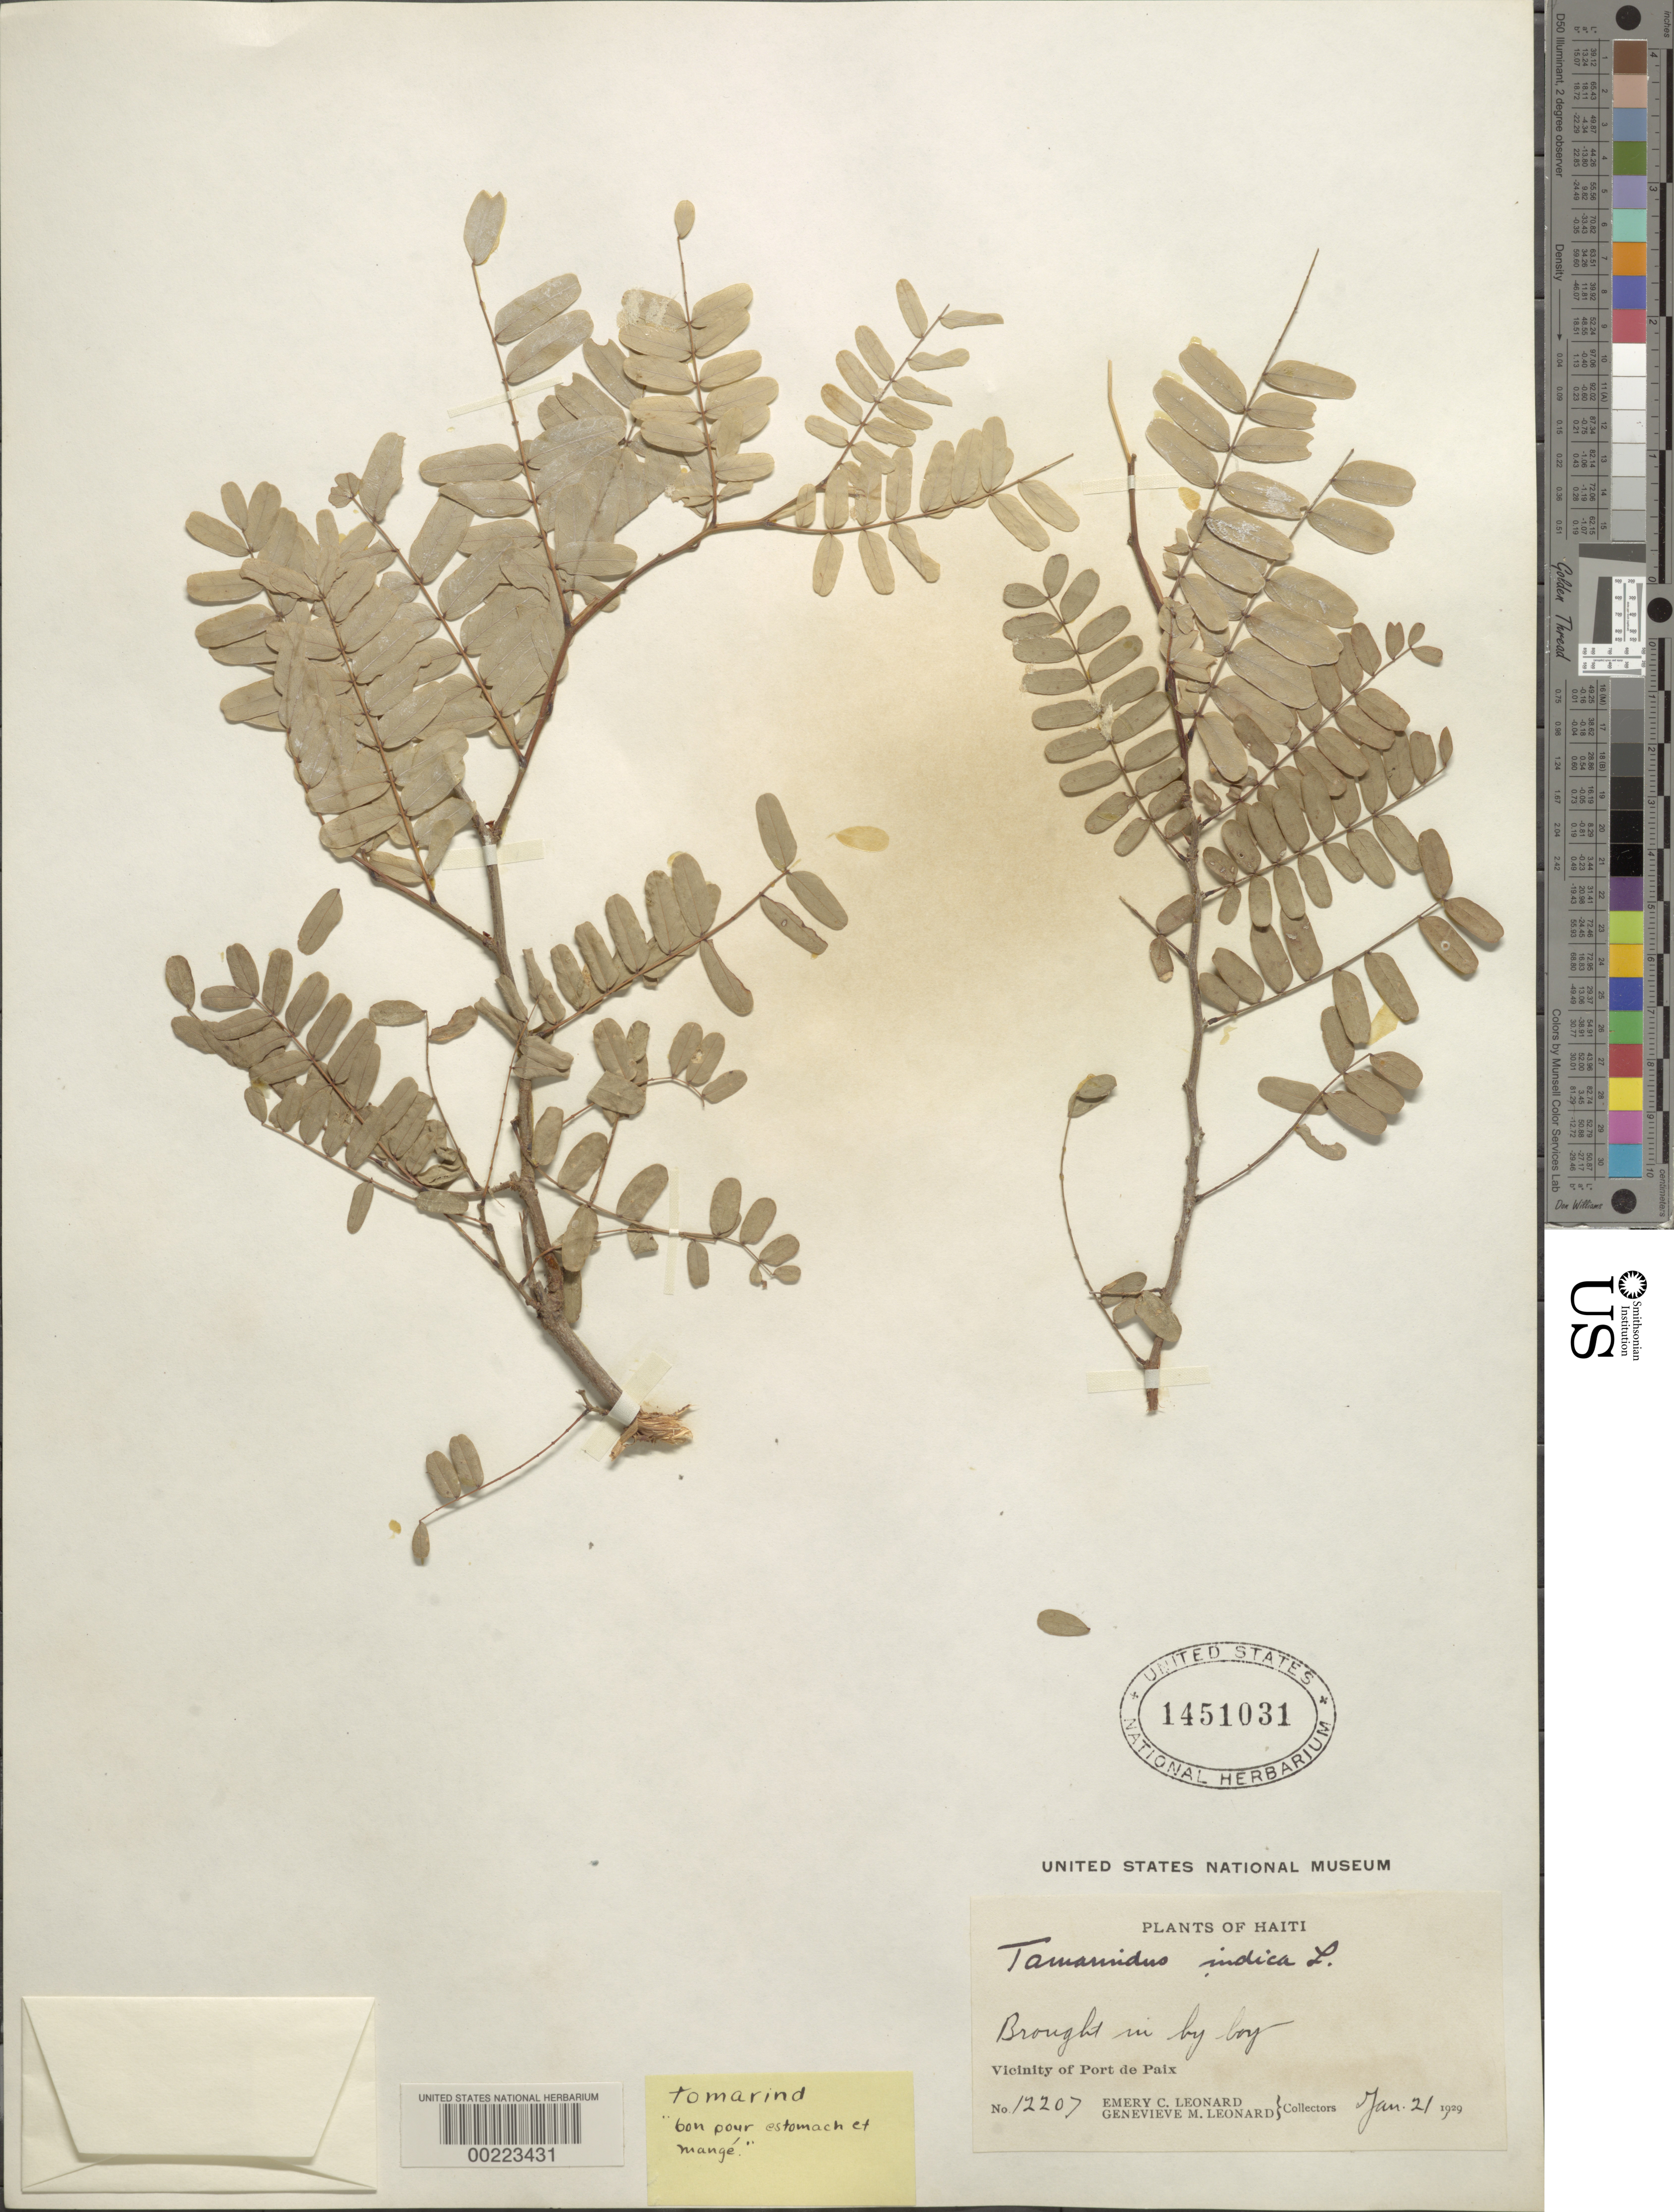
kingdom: Plantae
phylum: Tracheophyta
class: Magnoliopsida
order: Fabales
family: Fabaceae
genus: Tamarindus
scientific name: Tamarindus indica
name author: L.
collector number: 12207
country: Haiti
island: Hispaniola Island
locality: Port de paix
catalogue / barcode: US 1451031